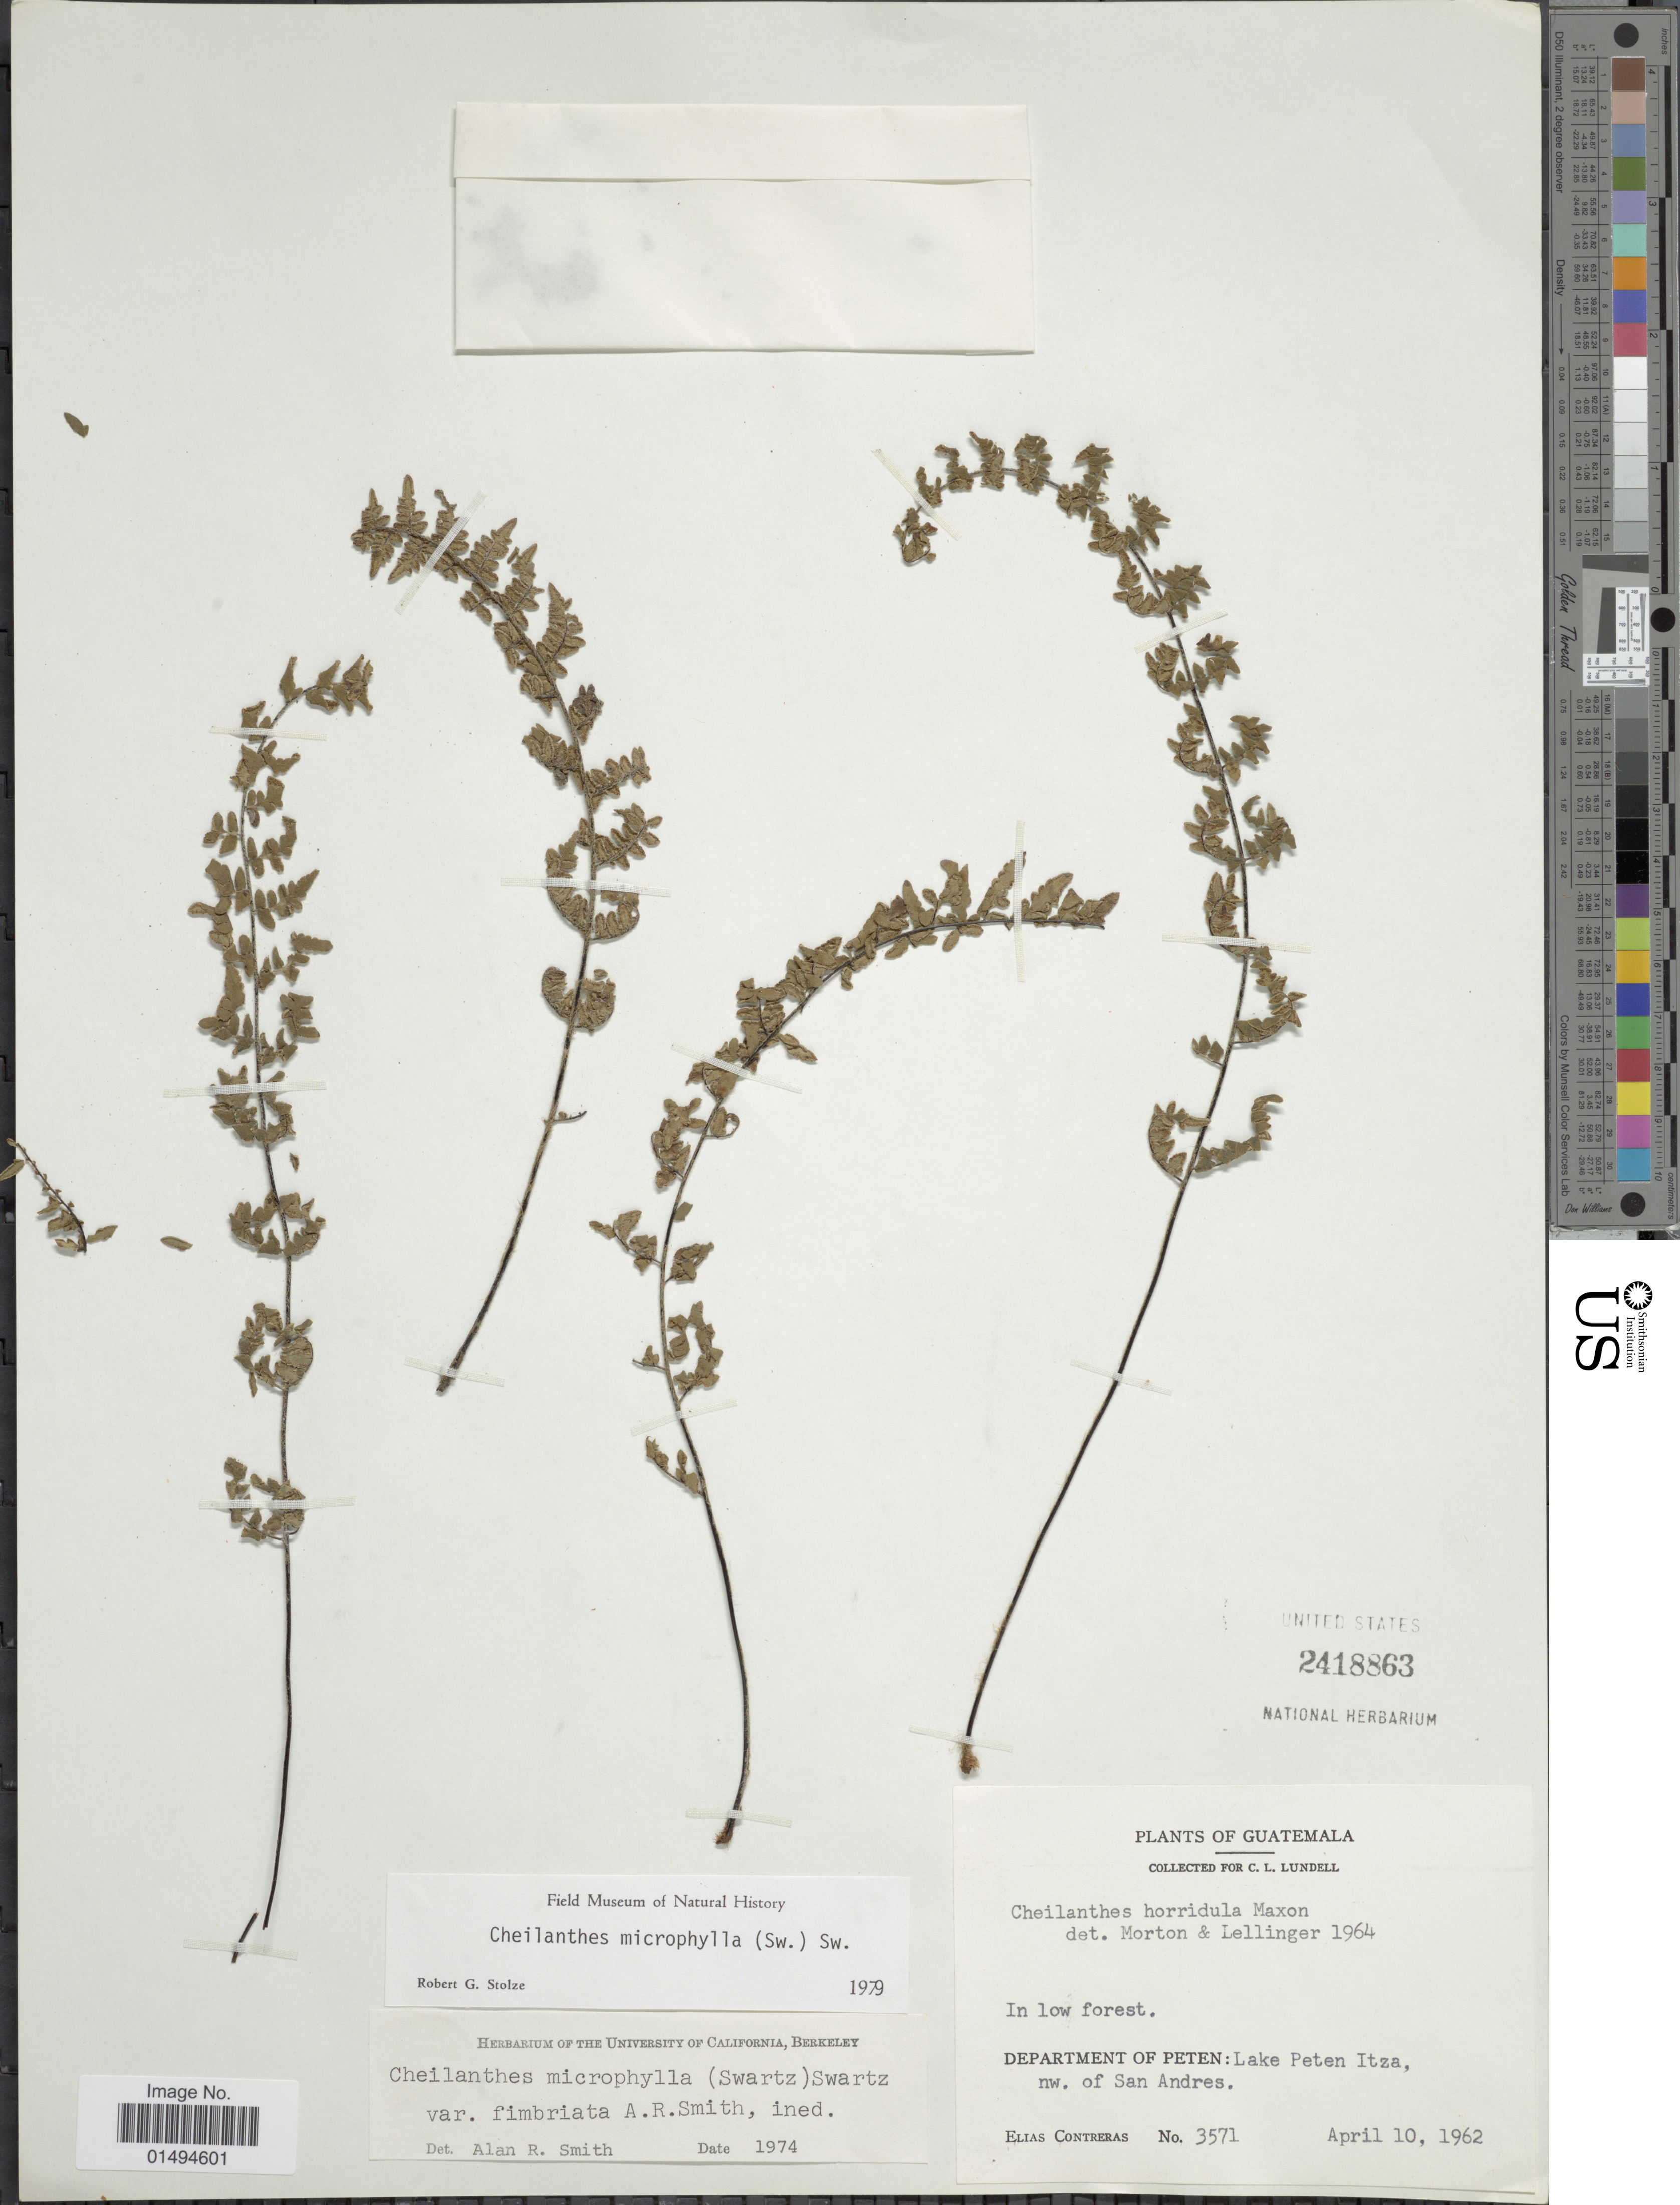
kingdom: Plantae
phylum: Tracheophyta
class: Polypodiopsida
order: Polypodiales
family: Pteridaceae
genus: Myriopteris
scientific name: Myriopteris microphylla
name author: (Sw.) Grusz & Windham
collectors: E. Contreras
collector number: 3571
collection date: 1962-04-10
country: Guatemala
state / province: El Petén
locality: Department of Peten: lake Peten Itza, nw. of San Andres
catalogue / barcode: US 2418863